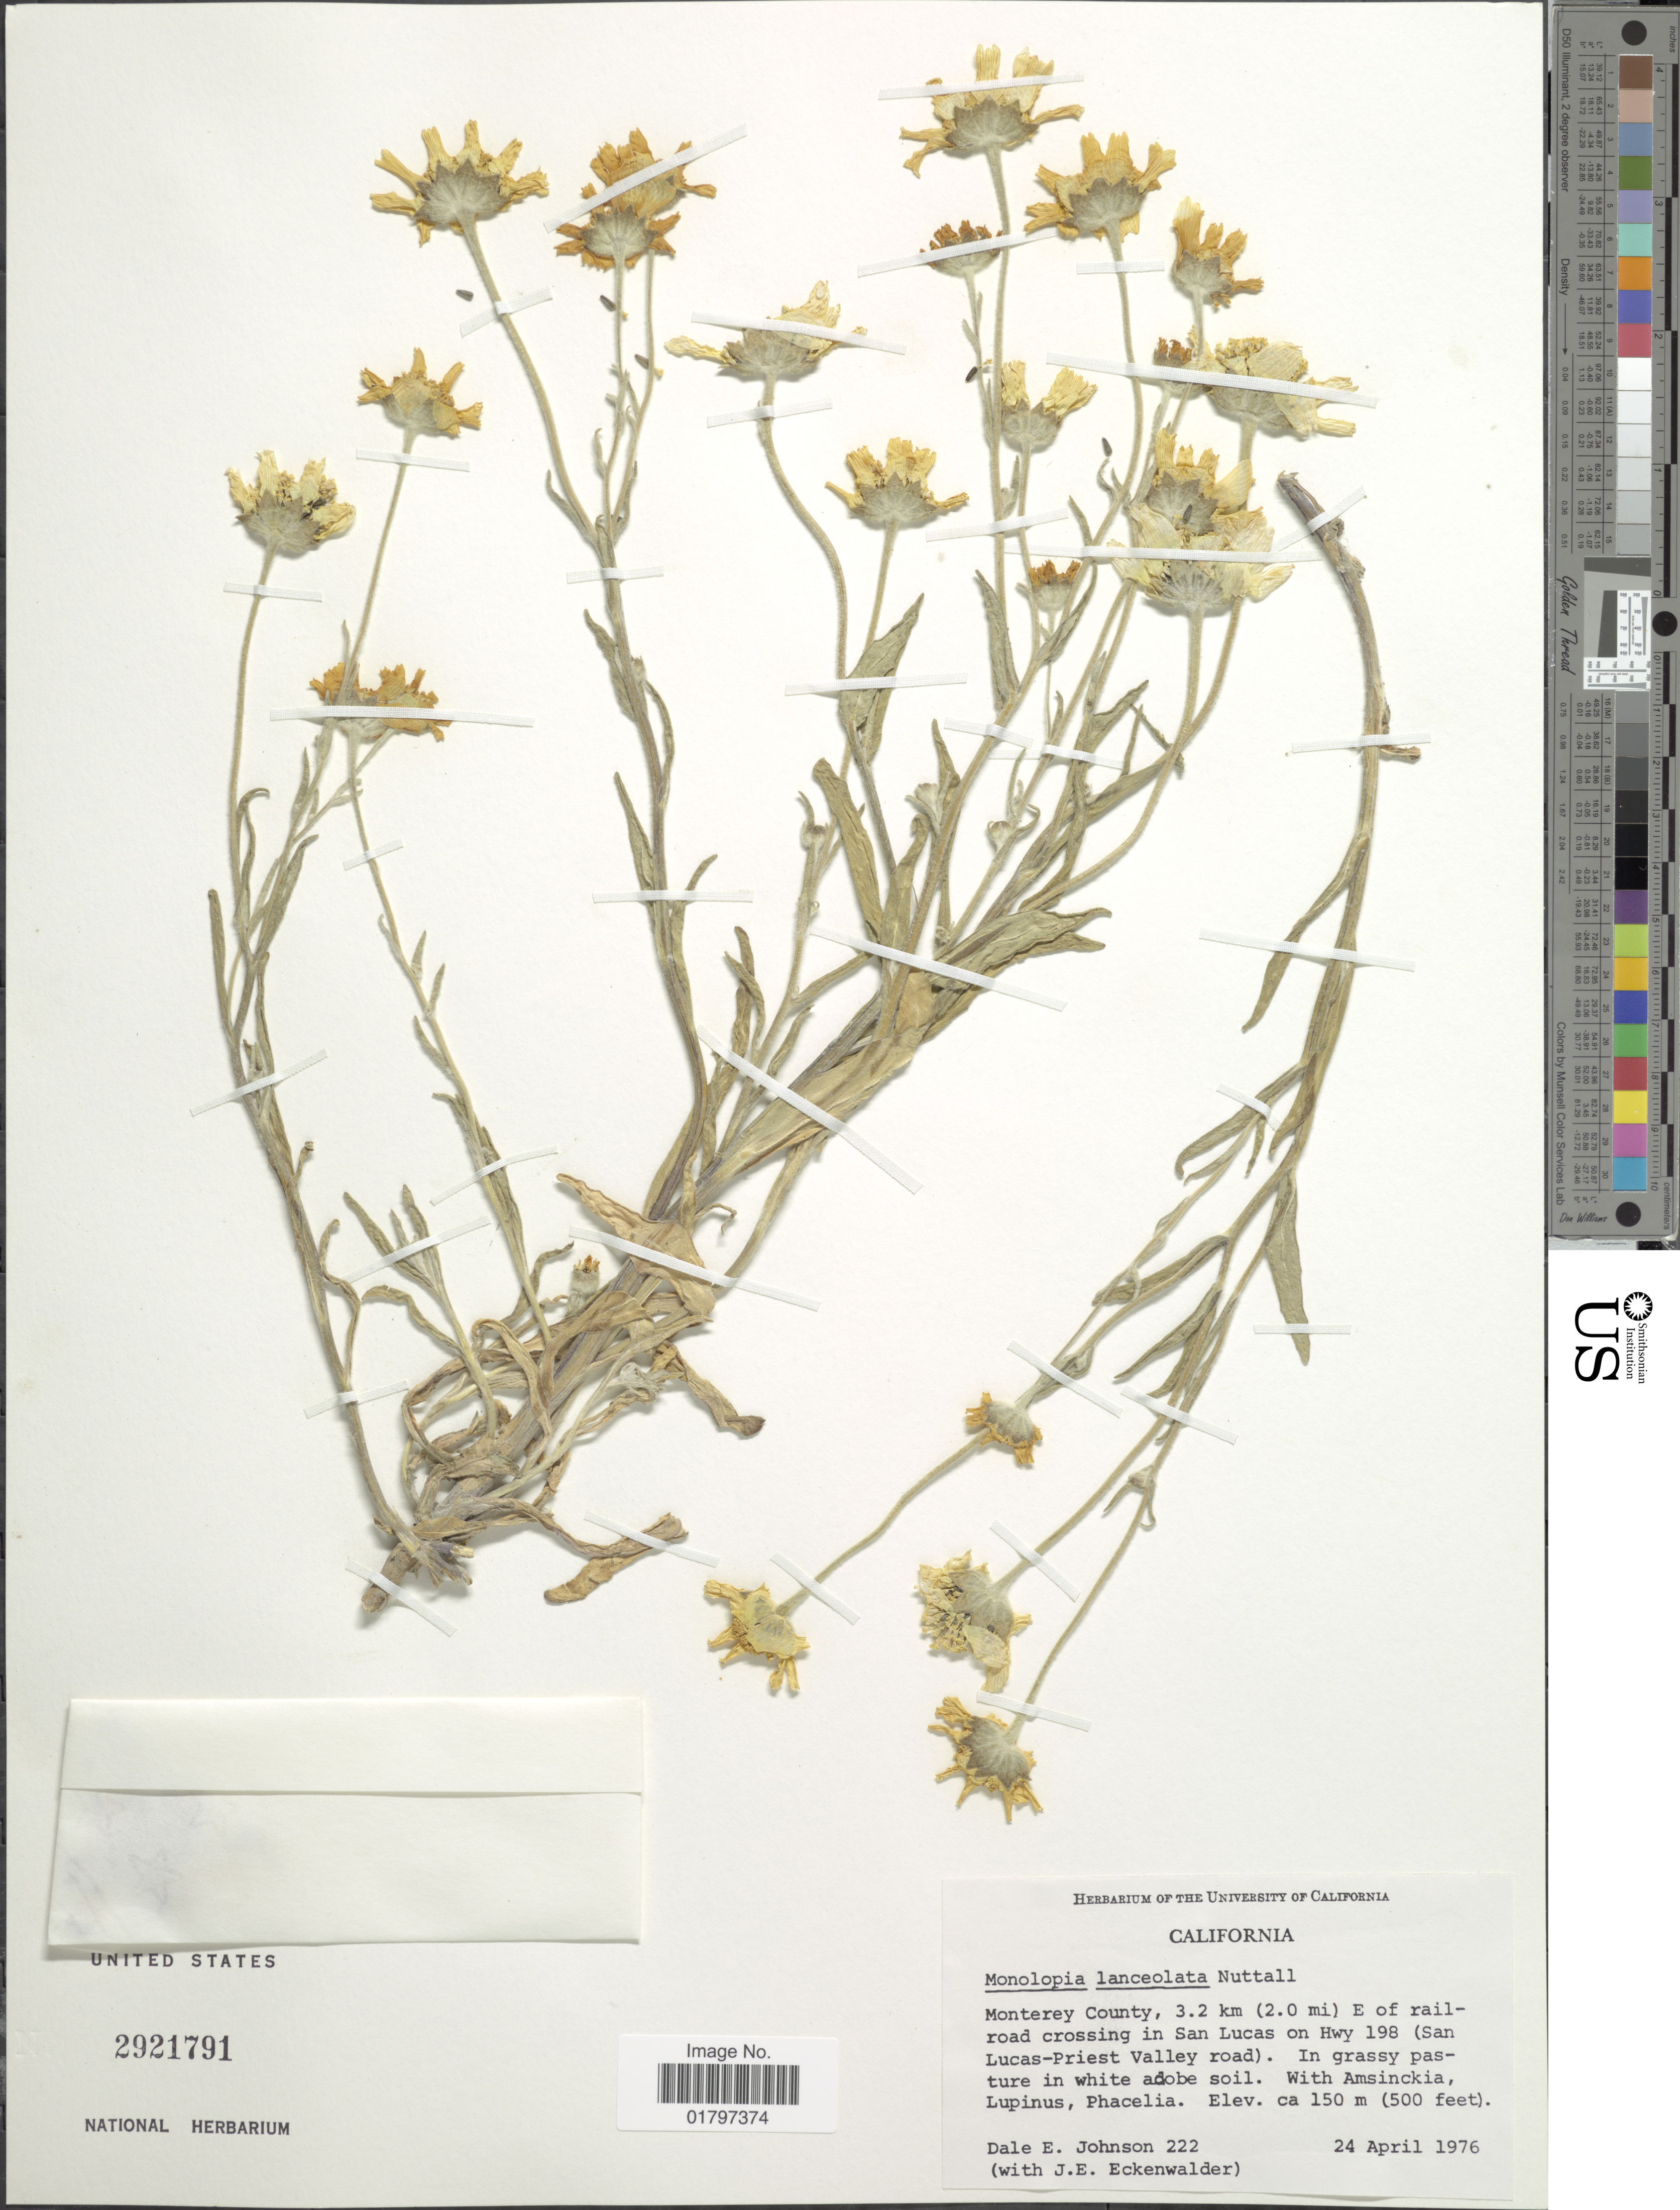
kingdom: Plantae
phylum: Tracheophyta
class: Magnoliopsida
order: Asterales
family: Asteraceae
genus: Monolopia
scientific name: Monolopia lanceolata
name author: Nutt.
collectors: D. E. Johnson & J. Eckenwalder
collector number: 222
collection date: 1976-04-24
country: United States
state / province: California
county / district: Monterey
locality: Monterey County, 3.2 km (2.0 mi) E of railroad crossing in San Lucas on Hwy 198 (San Lucas-Priest Valley road)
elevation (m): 150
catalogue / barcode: US 2921791